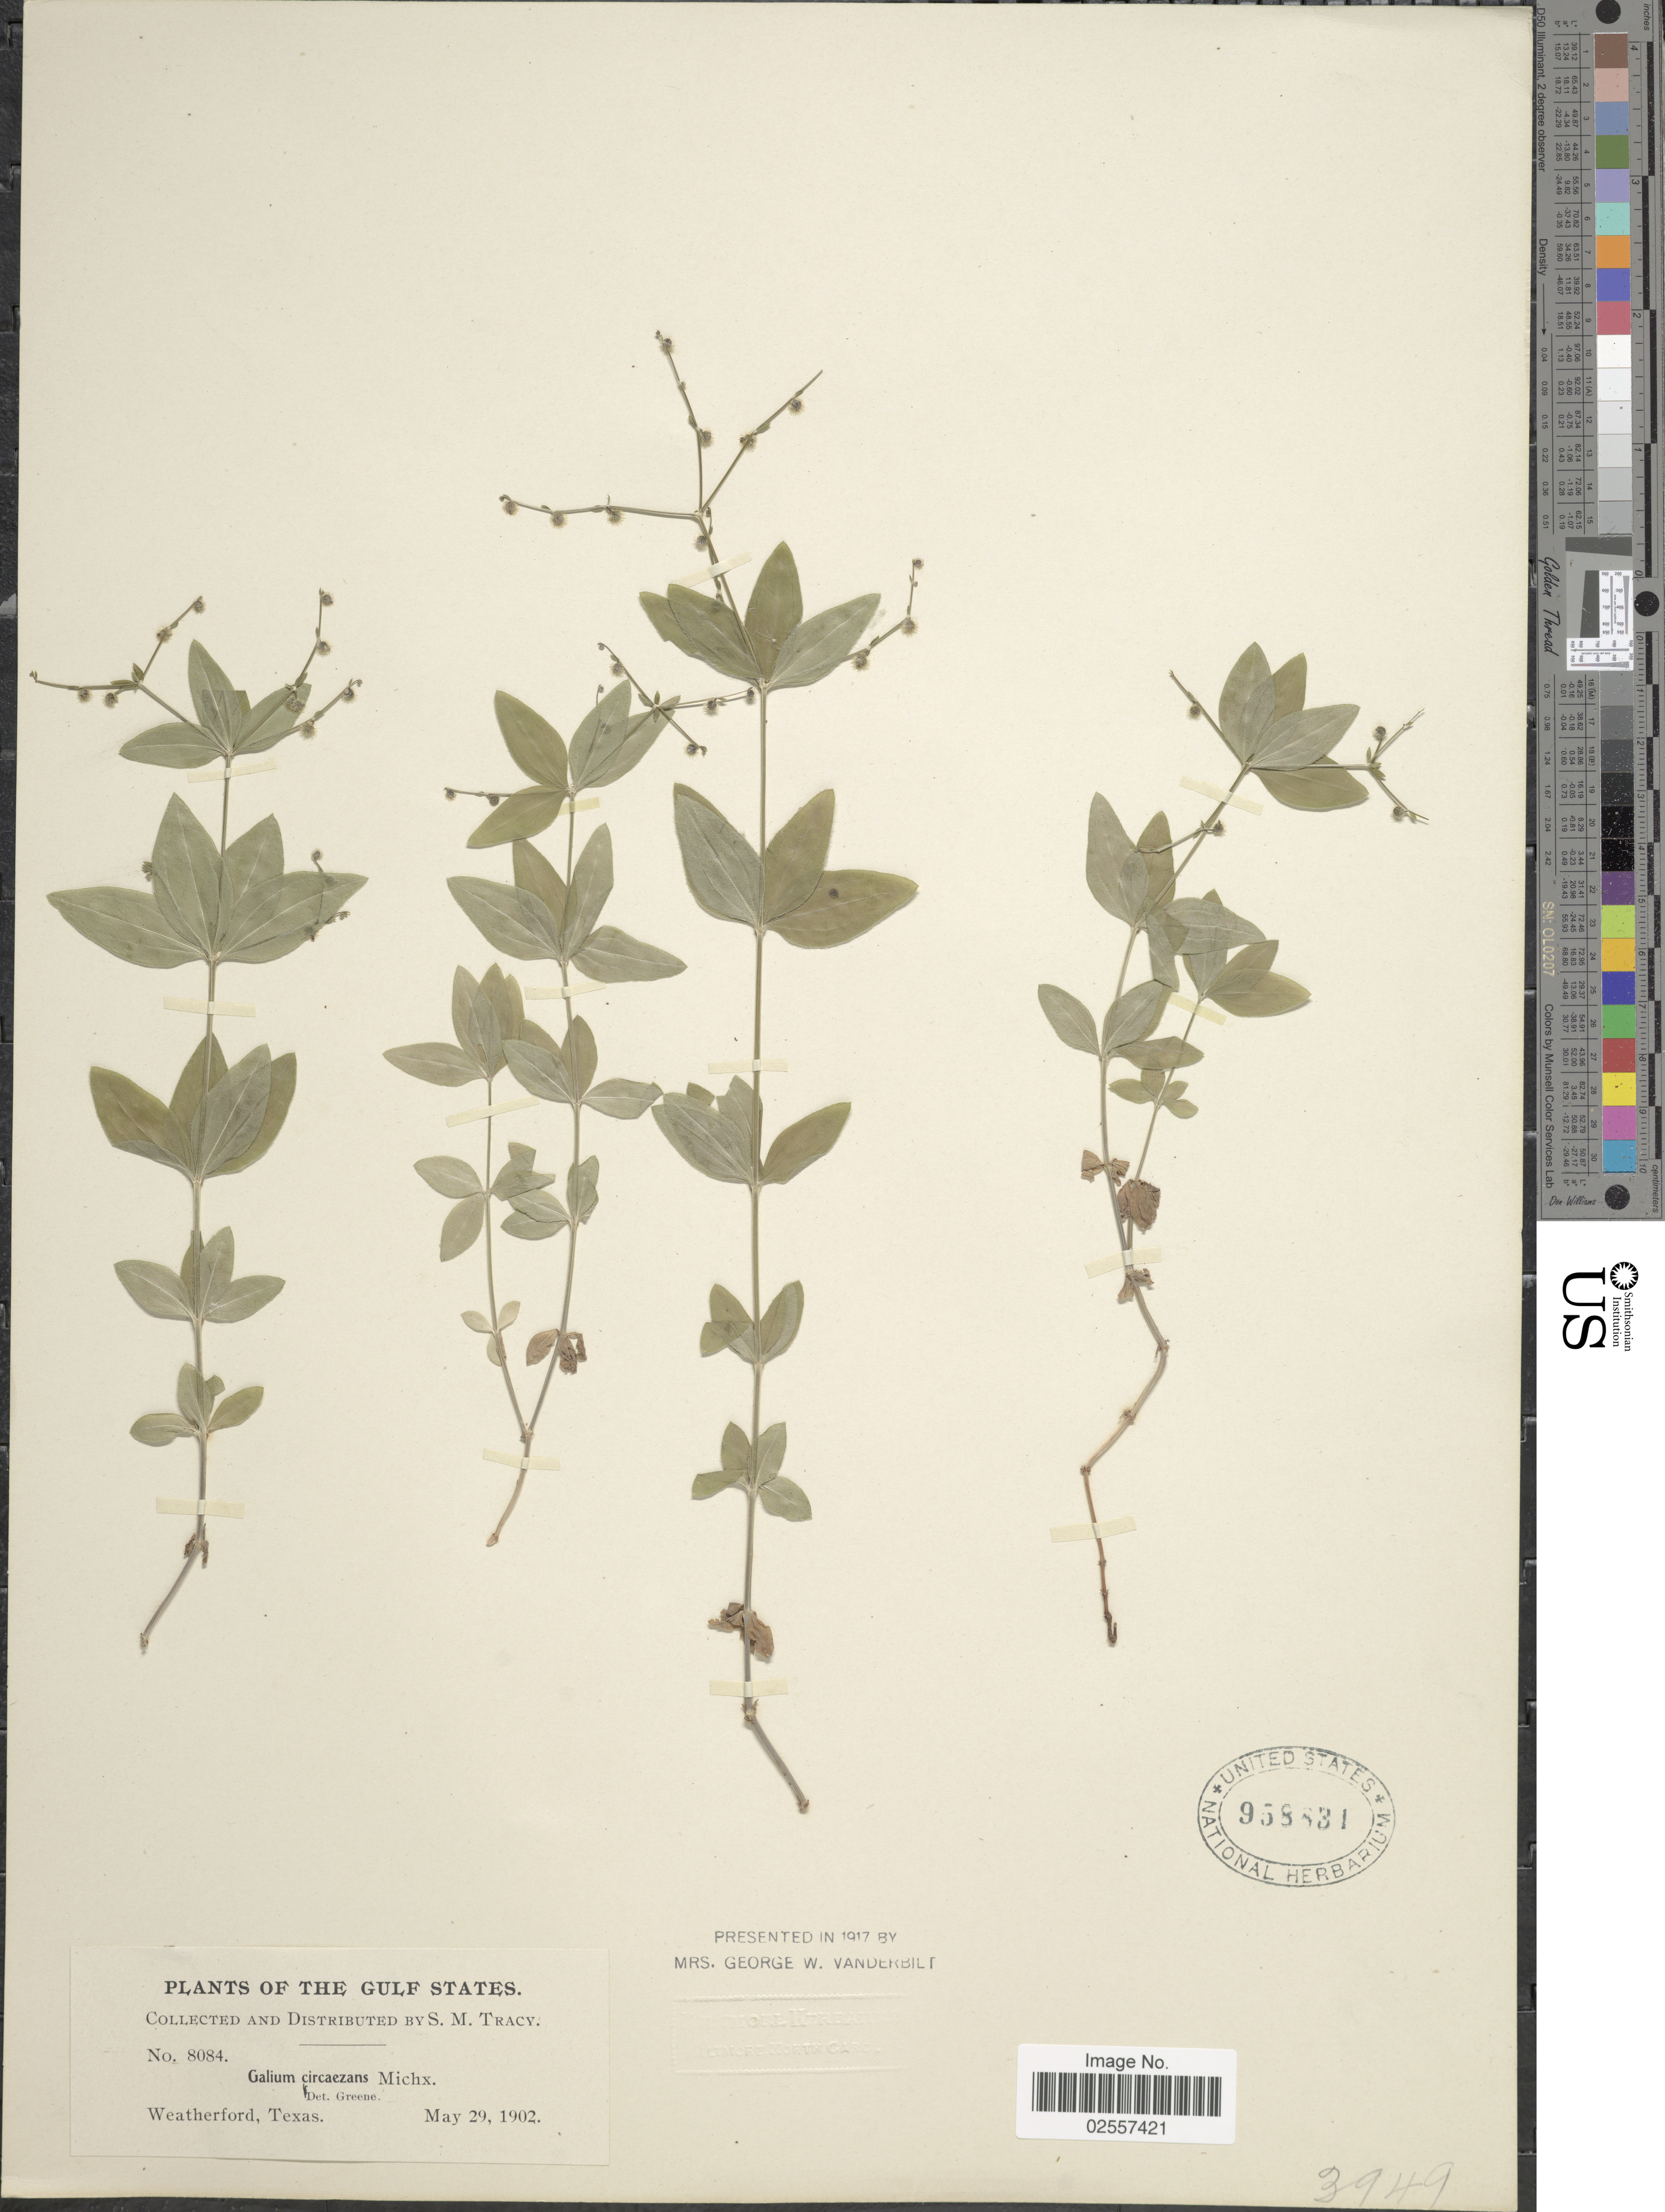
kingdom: Plantae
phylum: Tracheophyta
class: Magnoliopsida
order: Gentianales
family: Rubiaceae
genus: Galium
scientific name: Galium circaezans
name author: Michx.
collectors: S. M. Tracy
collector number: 8084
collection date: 1902-05-29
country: United States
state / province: Texas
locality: Gulf States. Weatherford.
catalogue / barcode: US 958831